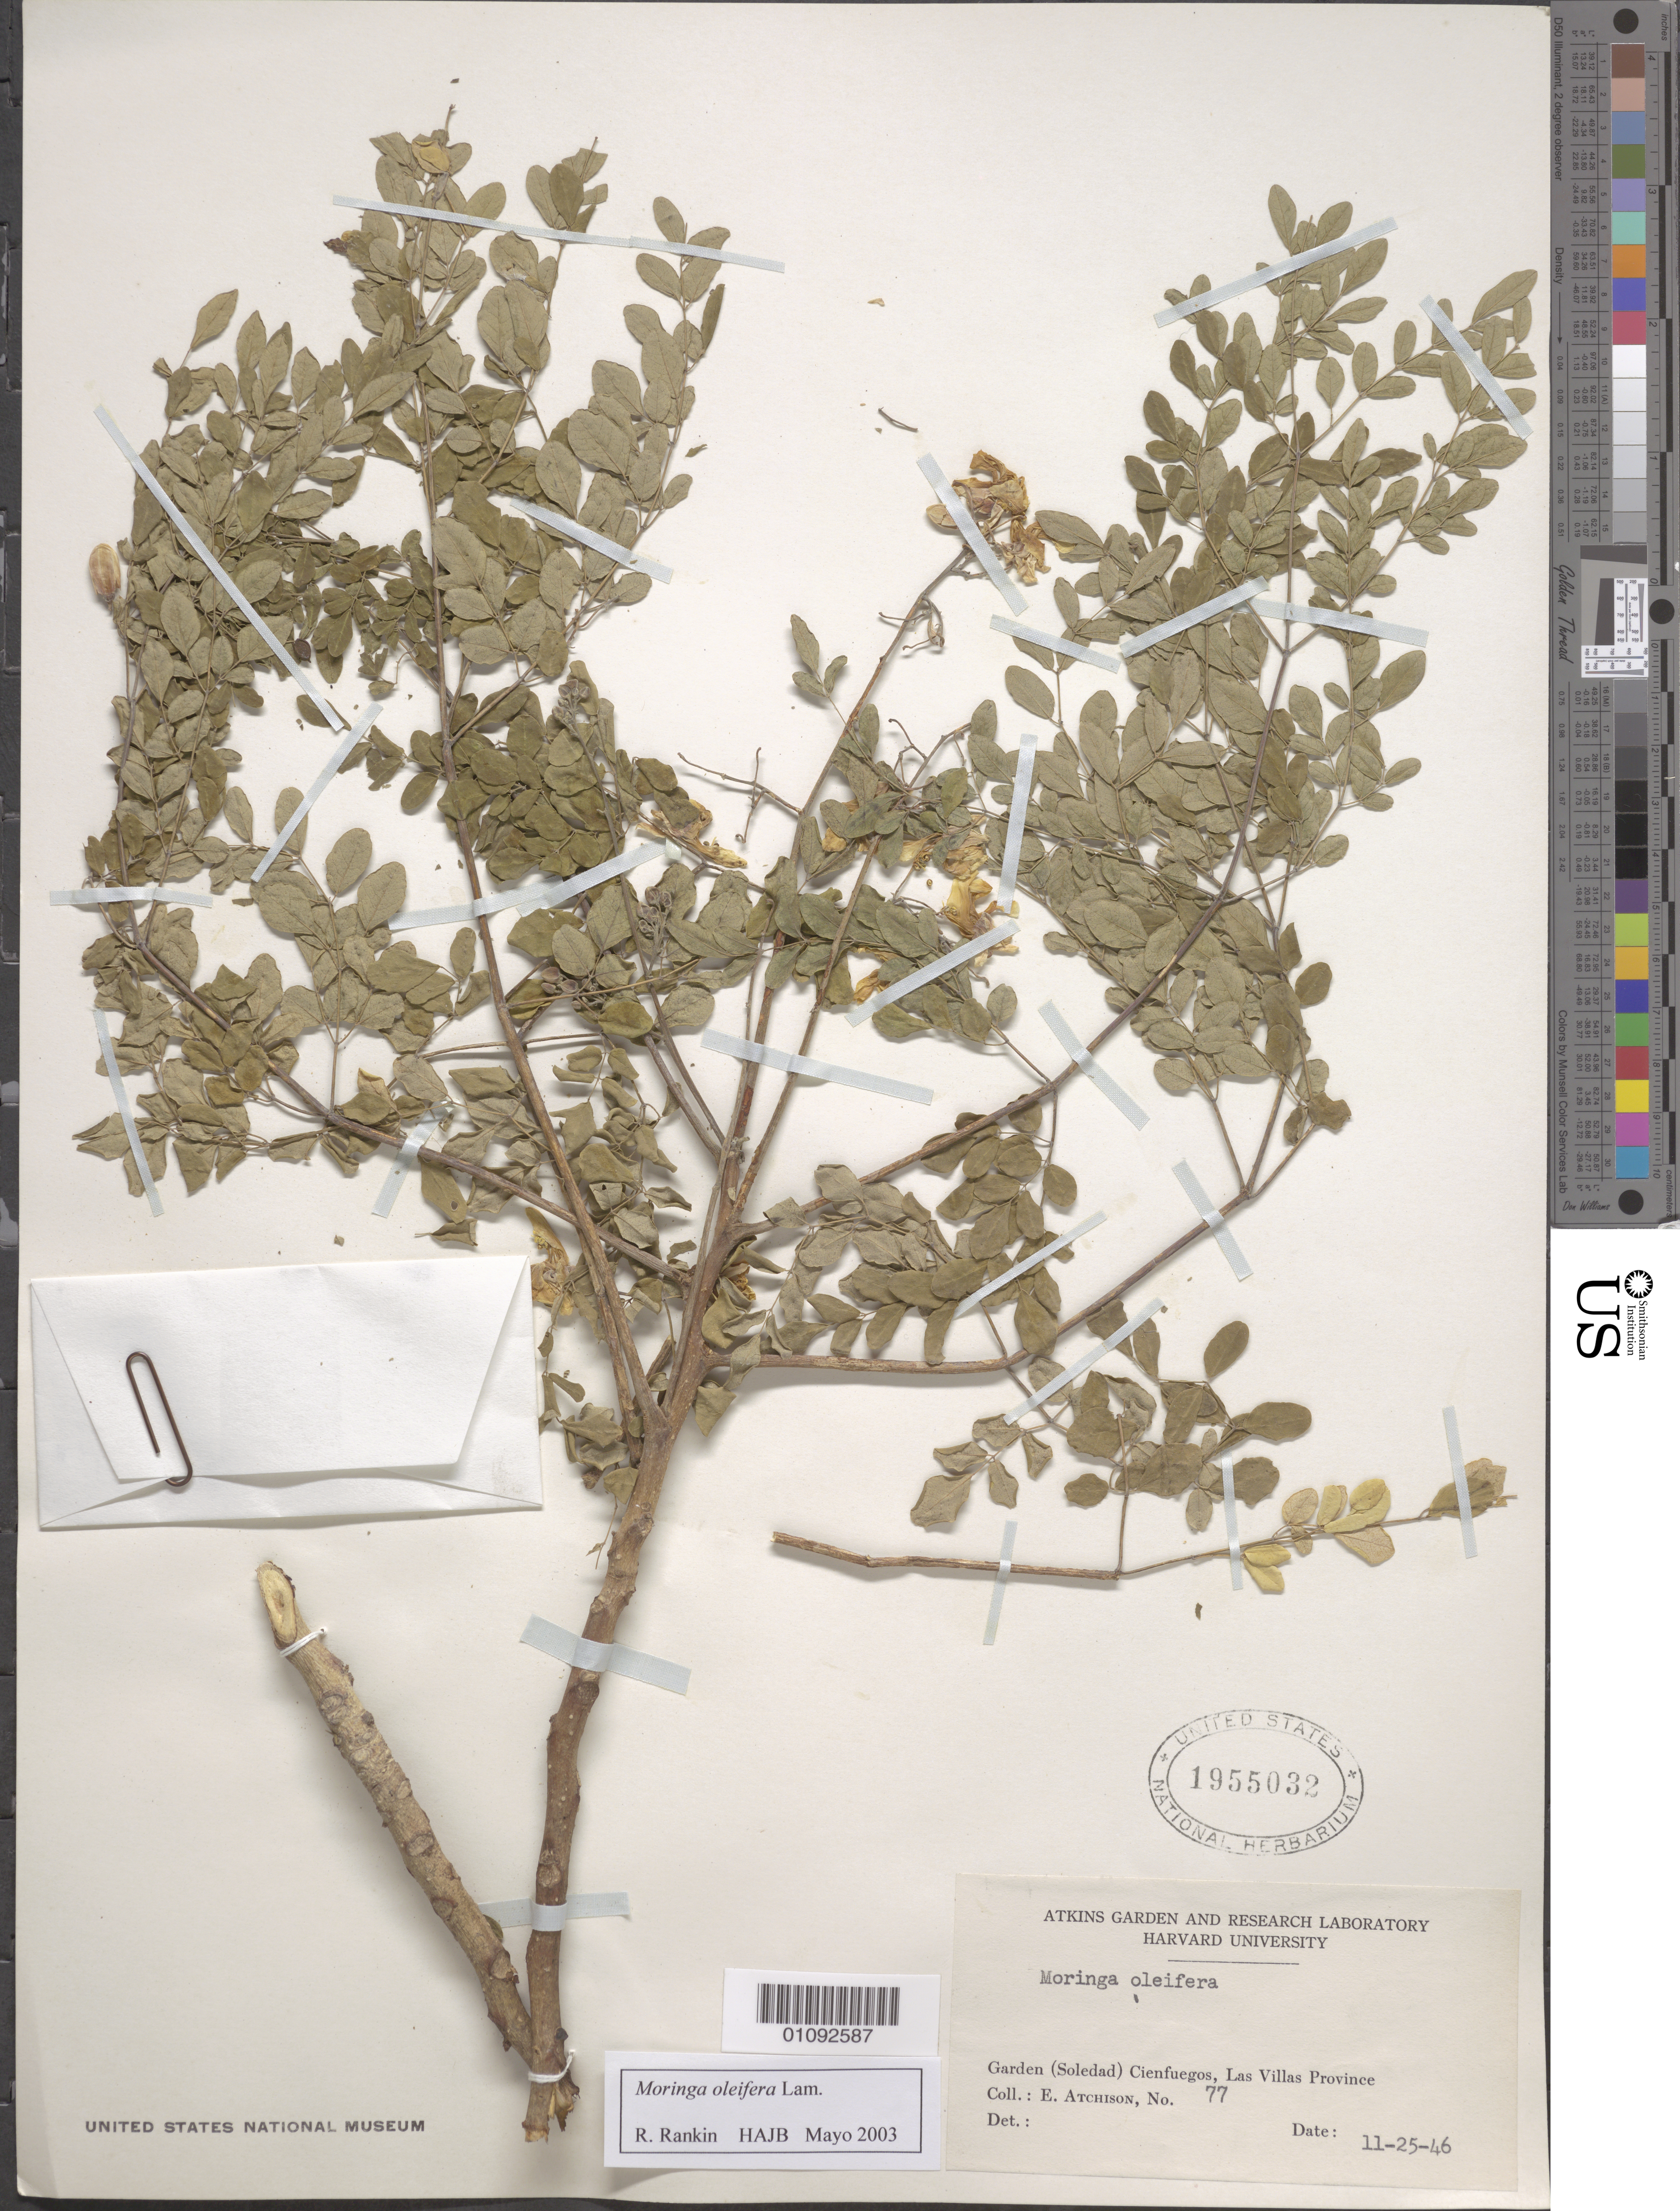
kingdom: Plantae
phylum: Tracheophyta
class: Magnoliopsida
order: Brassicales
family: Moringaceae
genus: Moringa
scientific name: Moringa oleifera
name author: Lam.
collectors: E. Atchison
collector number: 77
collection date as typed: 25 Nov 1946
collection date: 1946-11-25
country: Cuba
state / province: Cienfuegos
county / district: Cienfuegos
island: Cuba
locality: Garden (Soledad) Cienfuegos, Las Villas Province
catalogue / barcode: US 1955032